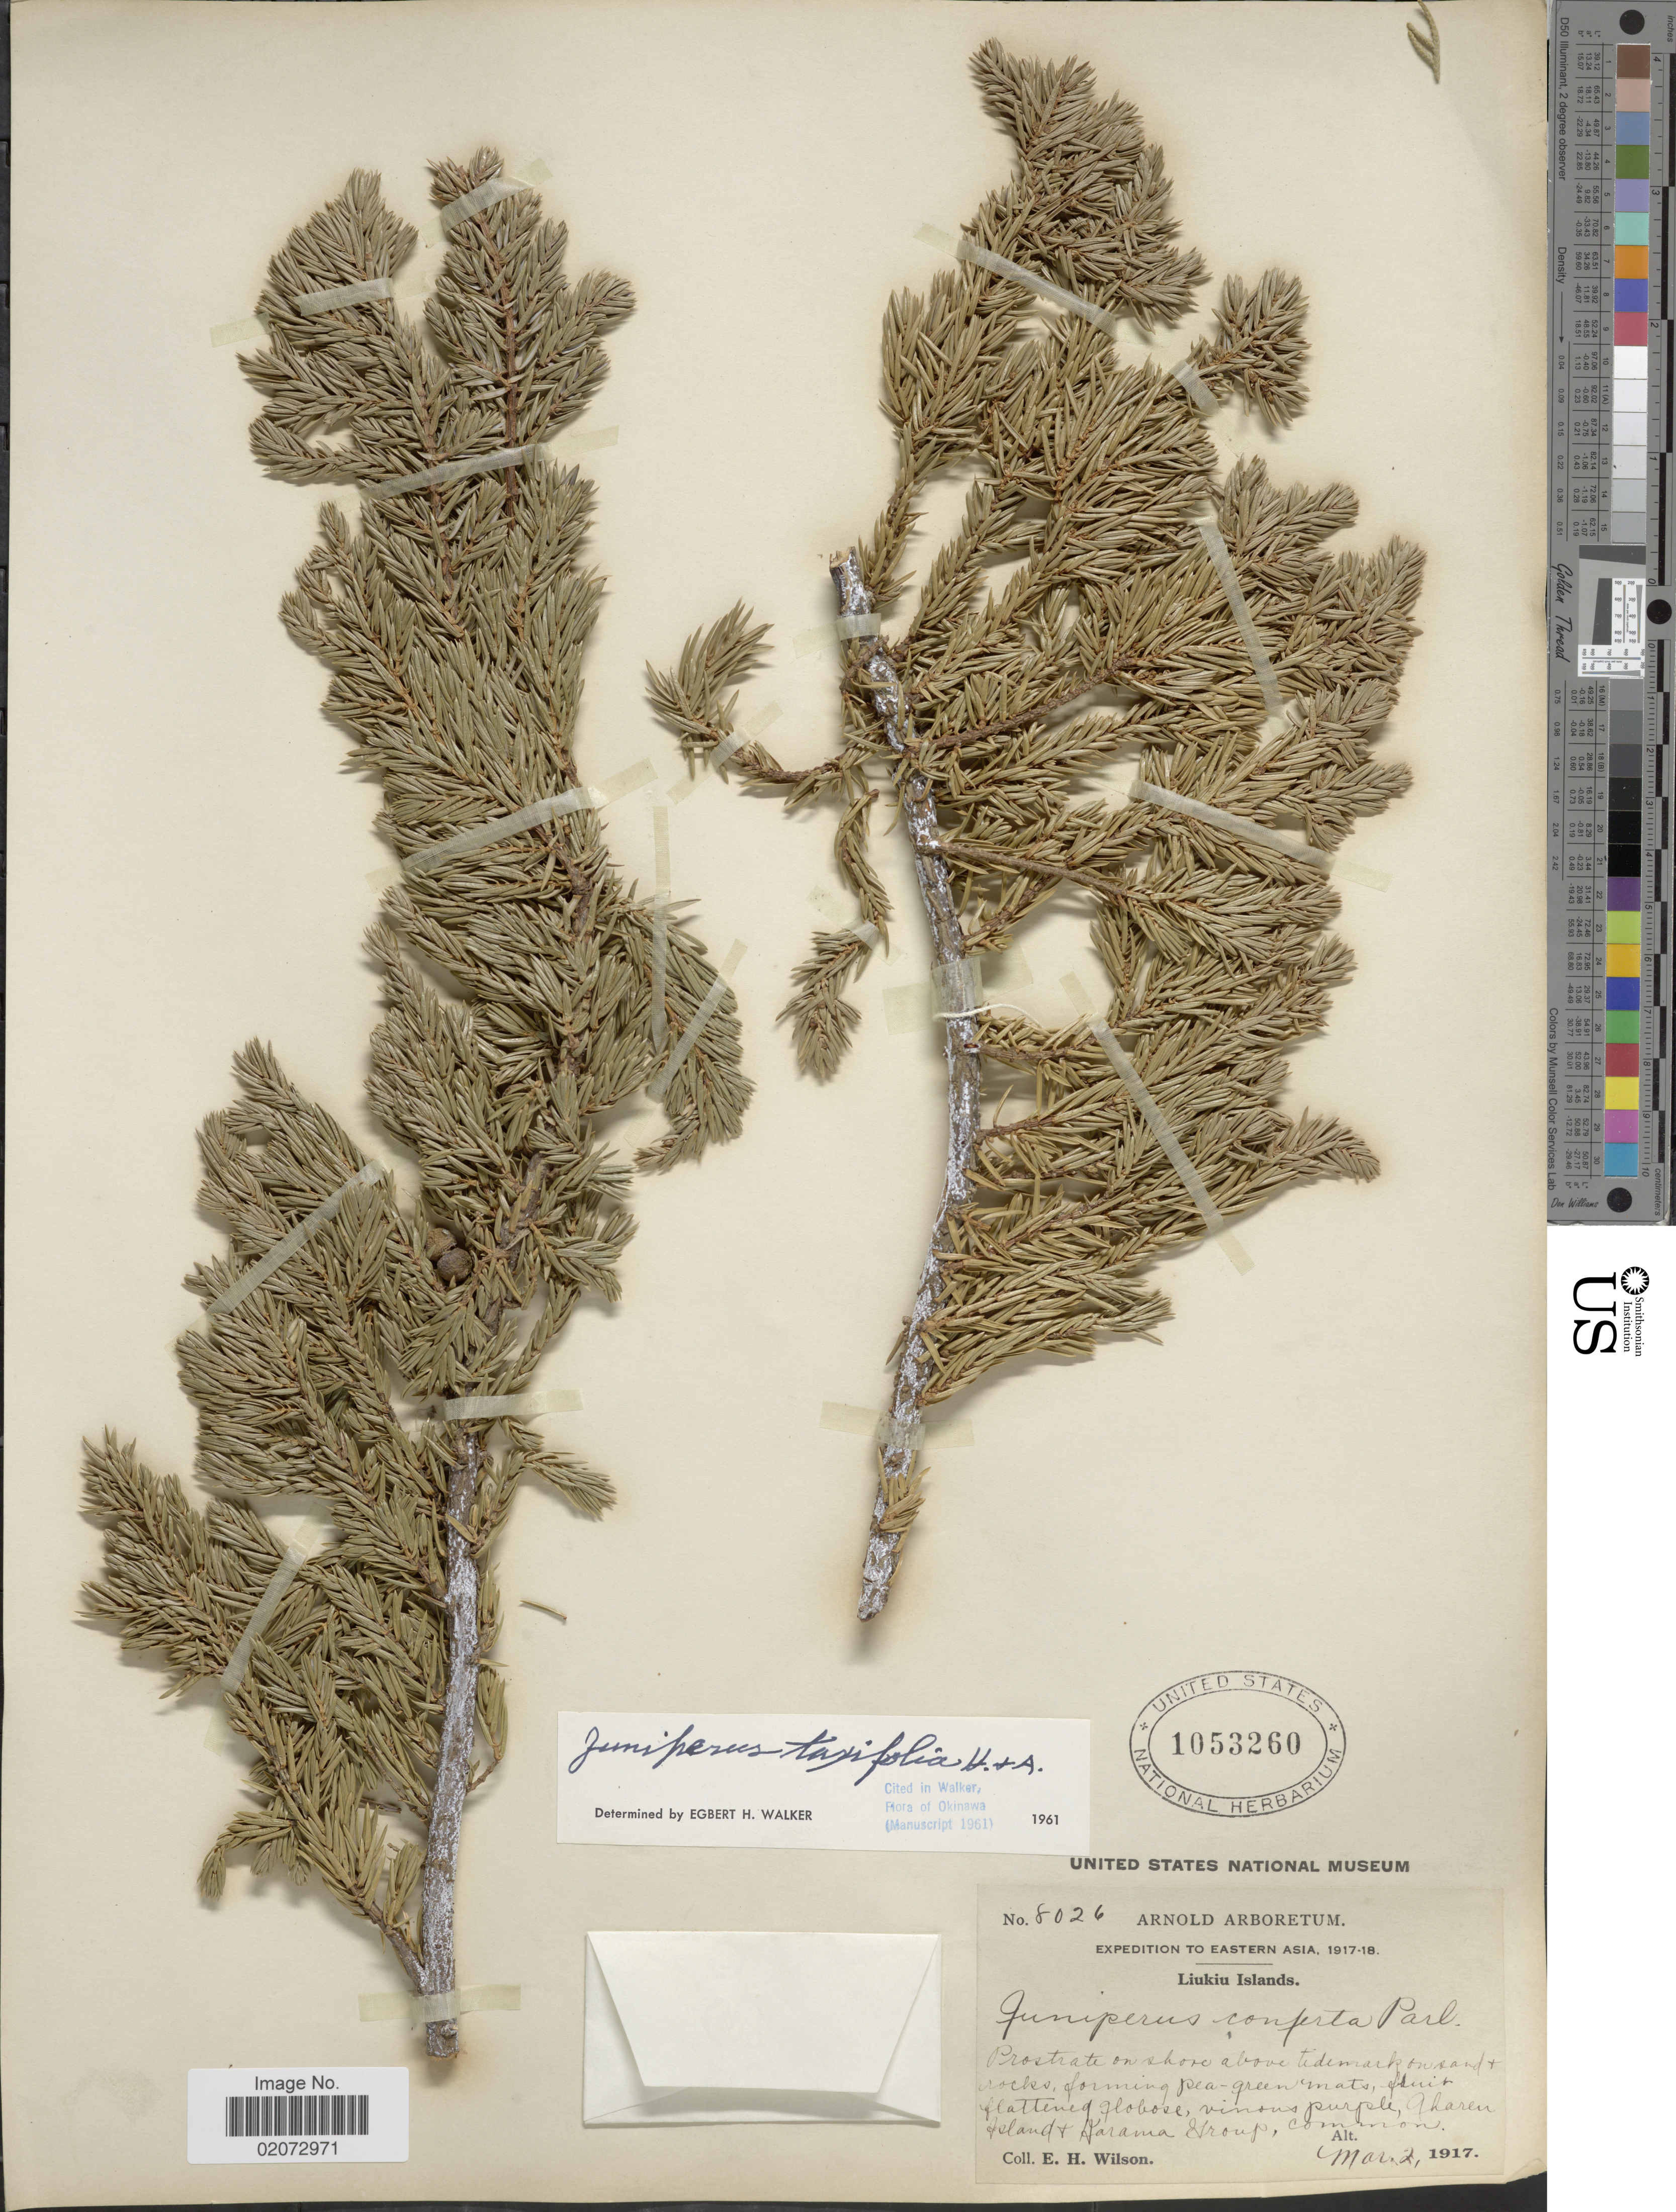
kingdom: Plantae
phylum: Tracheophyta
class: Pinopsida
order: Pinales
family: Cupressaceae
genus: Juniperus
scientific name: Juniperus taxifolia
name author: Hook. & Arn.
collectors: E. Wilson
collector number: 8026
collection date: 1917-03-02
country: Japan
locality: Eastern Asia. Liukiu Islands. Aharen Island & Karama Group.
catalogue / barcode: US 1053260